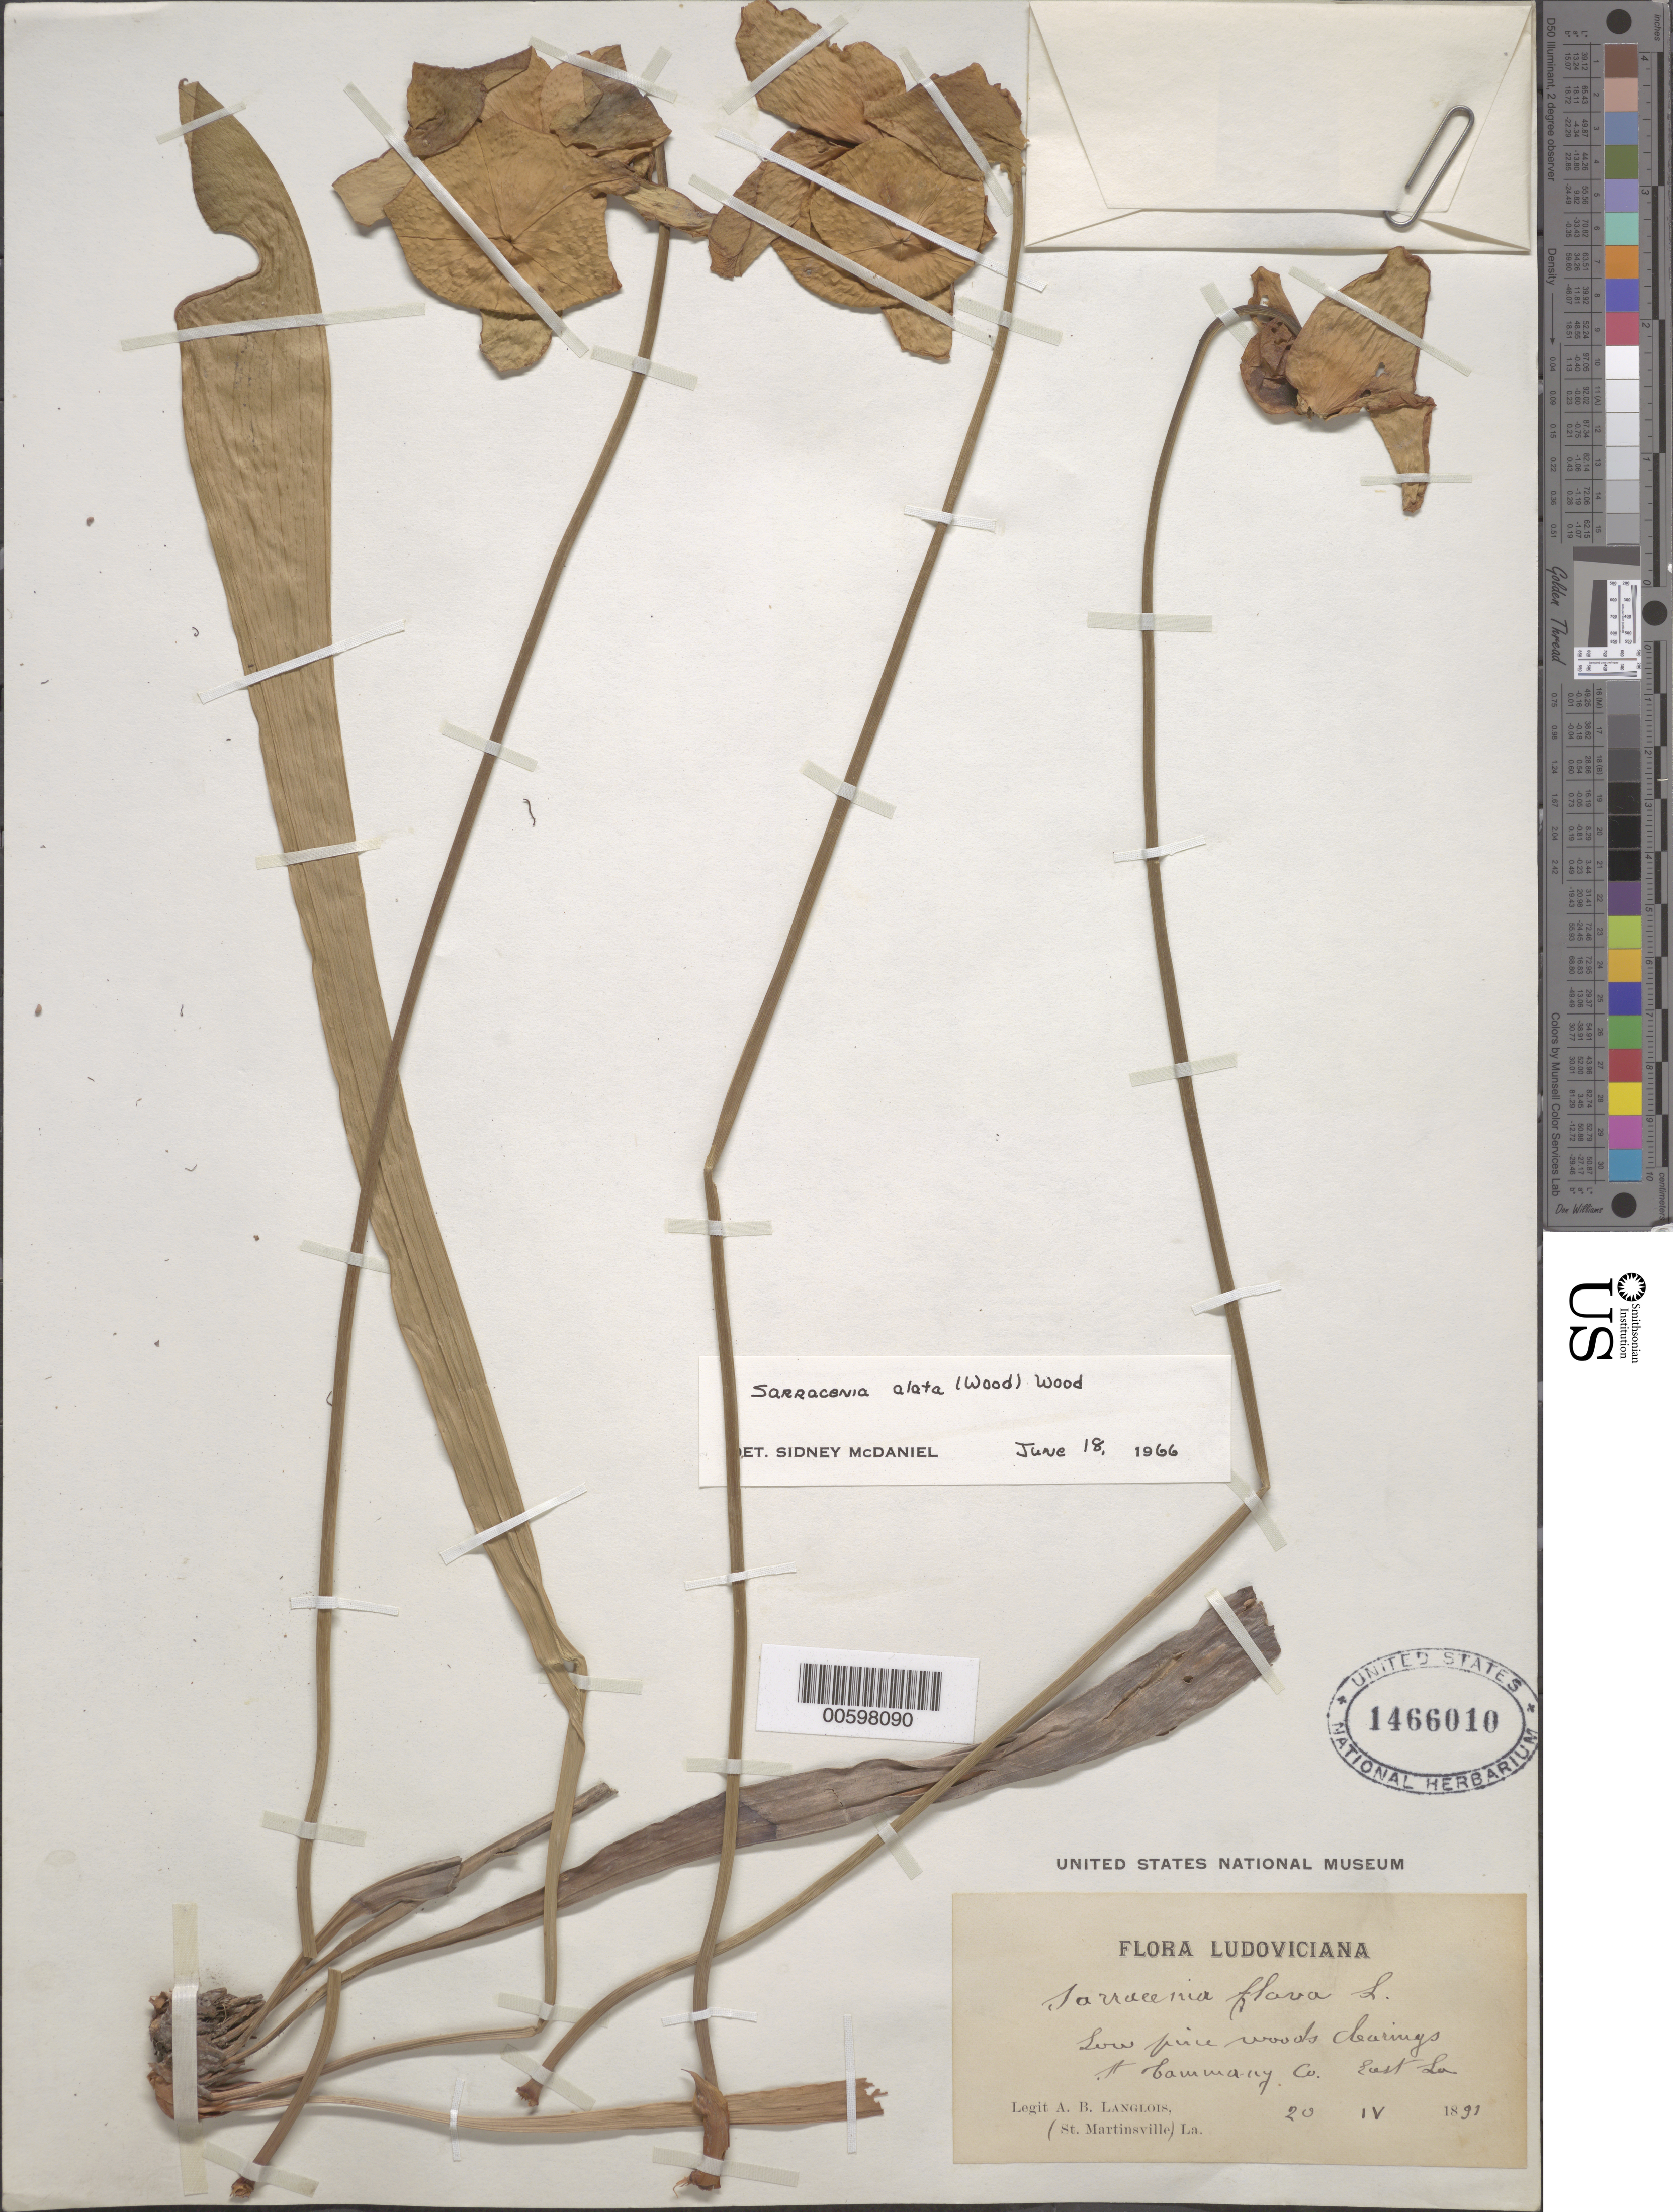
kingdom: Plantae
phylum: Tracheophyta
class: Magnoliopsida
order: Ericales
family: Sarraceniaceae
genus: Sarracenia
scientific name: Sarracenia alata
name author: (Alph. Wood) Alph. Wood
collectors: A. B. Langlois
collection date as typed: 20 Apr 1891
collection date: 1891-04-20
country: United States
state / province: Louisiana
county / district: Saint Martin Parish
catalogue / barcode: US 1466010